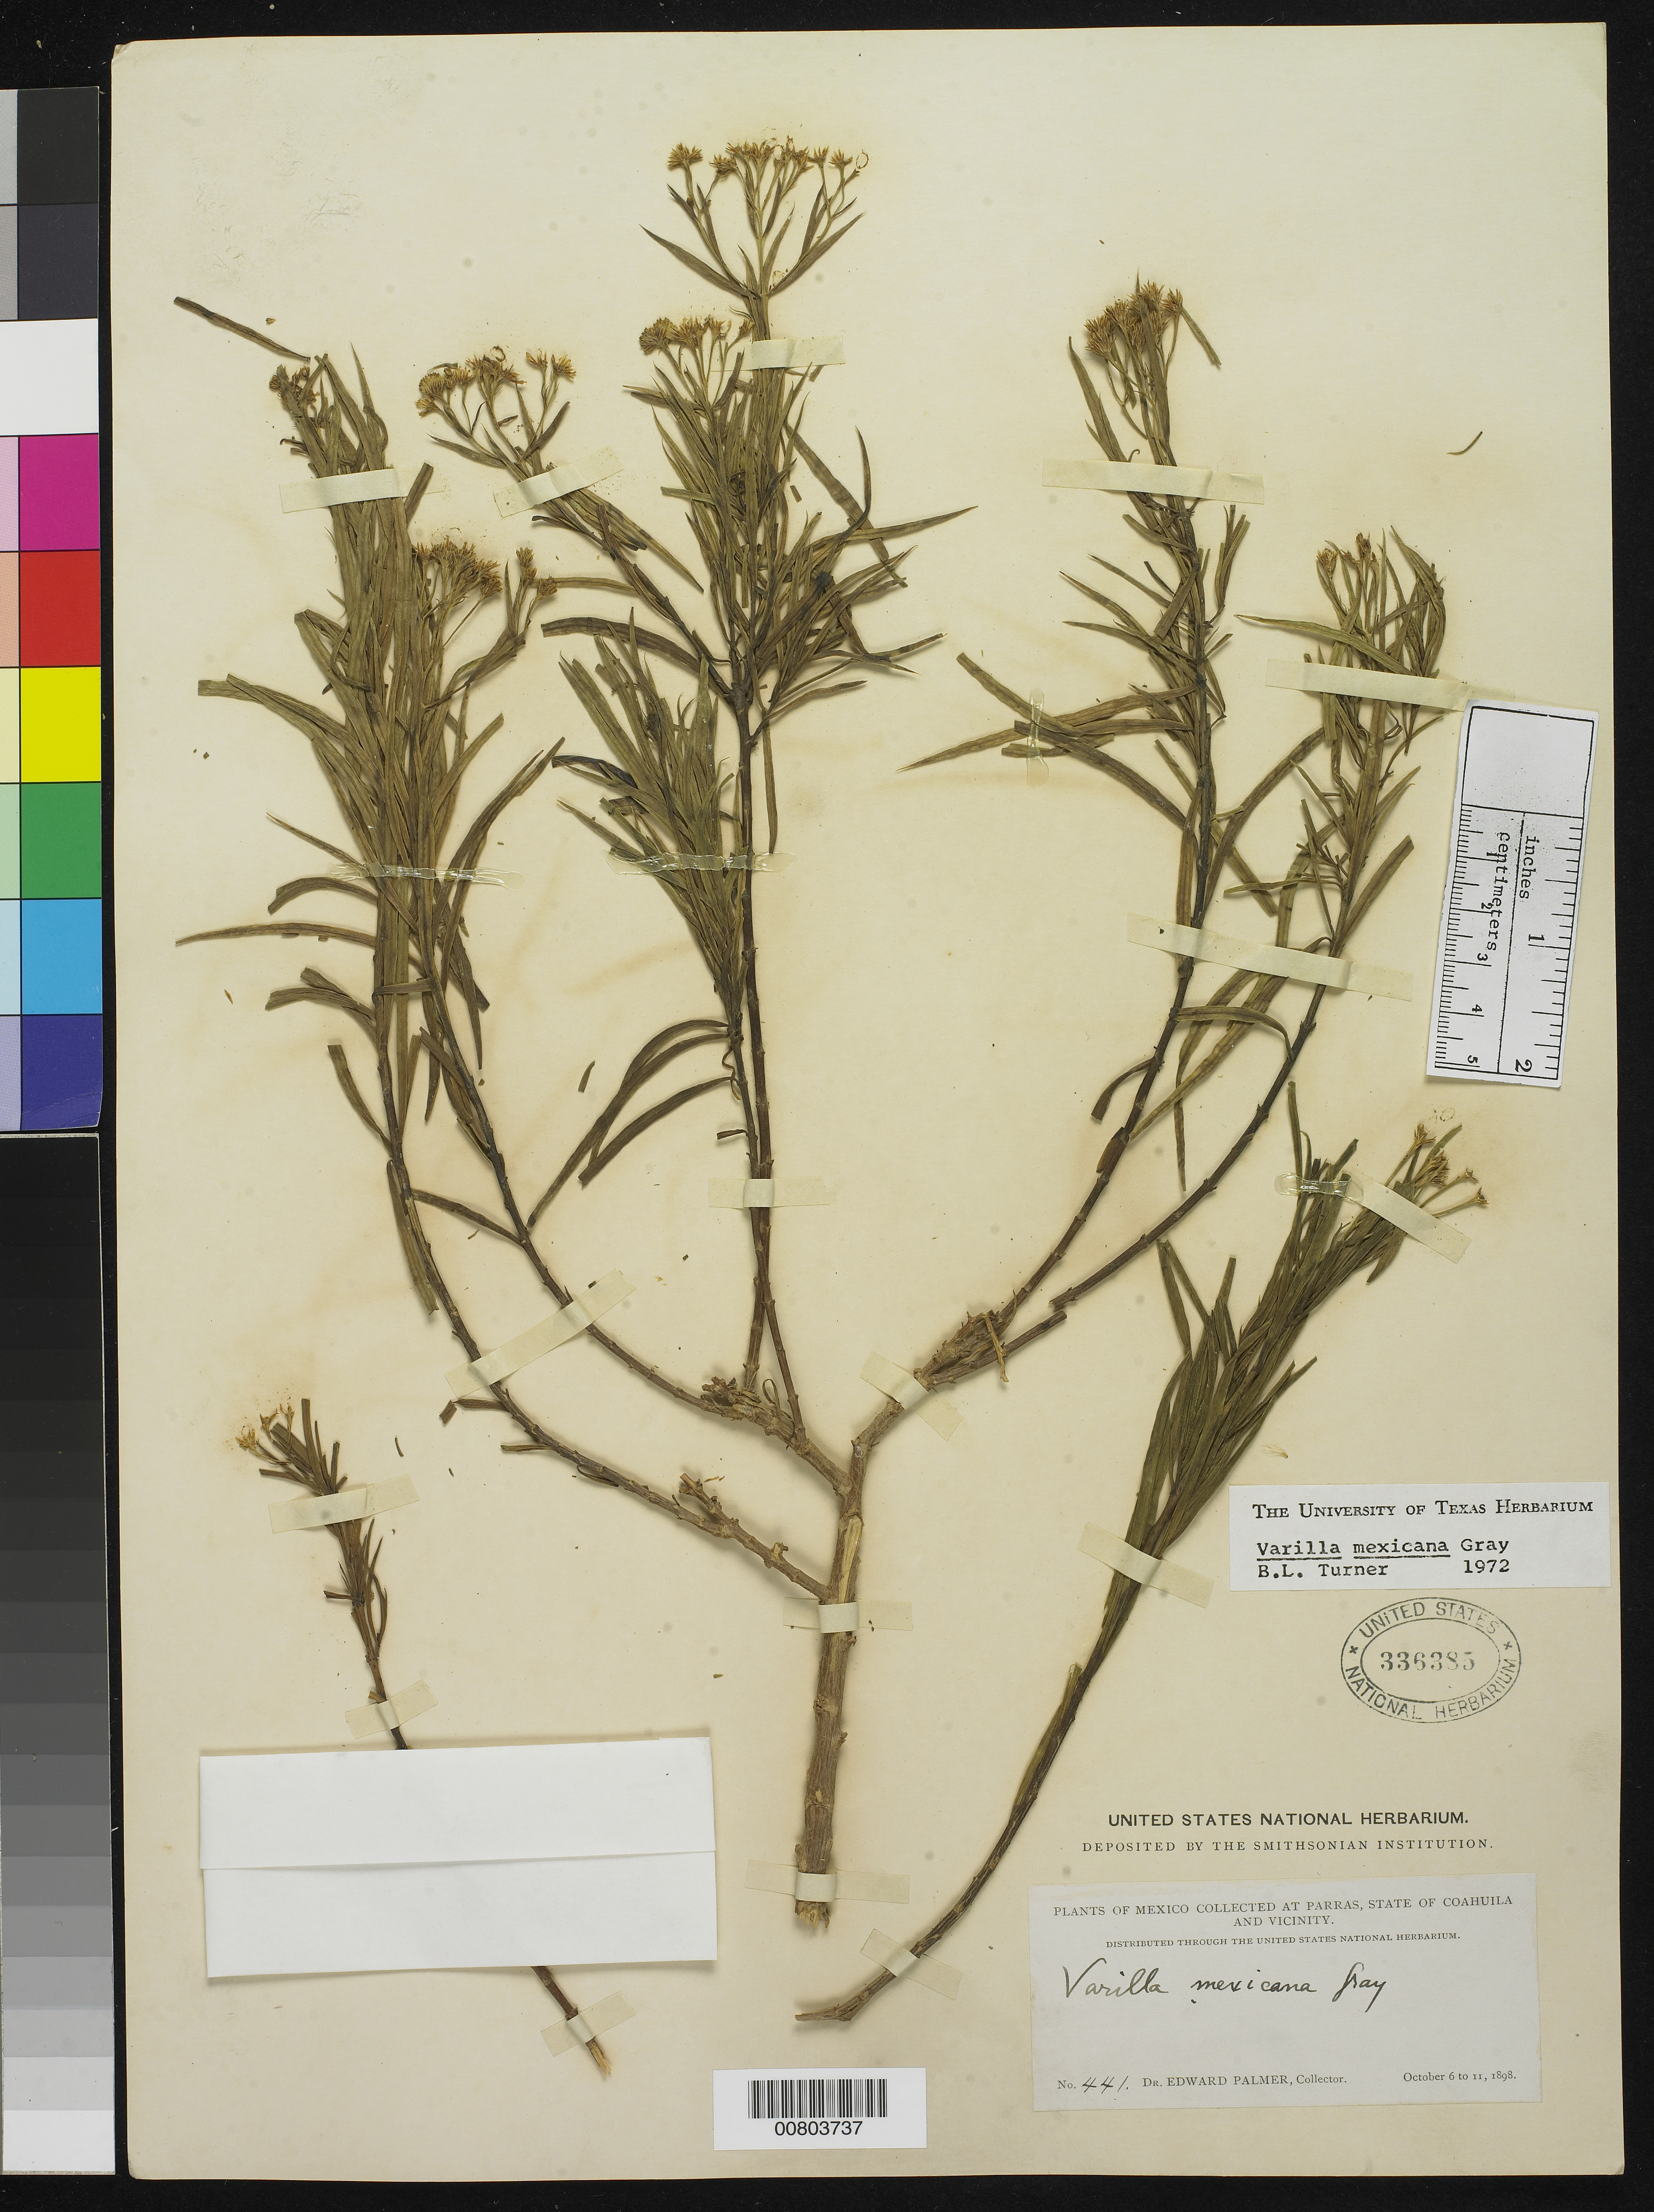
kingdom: Plantae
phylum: Tracheophyta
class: Magnoliopsida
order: Asterales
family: Asteraceae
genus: Varilla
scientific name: Varilla mexicana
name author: A. Gray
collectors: E. Palmer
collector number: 441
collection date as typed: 06 Oct 1898 to 11 Oct 1898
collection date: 1898-10-06/1898-10-11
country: Mexico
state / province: Coahuila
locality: Parras, Coahuila and vicinity.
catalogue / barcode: US 336385